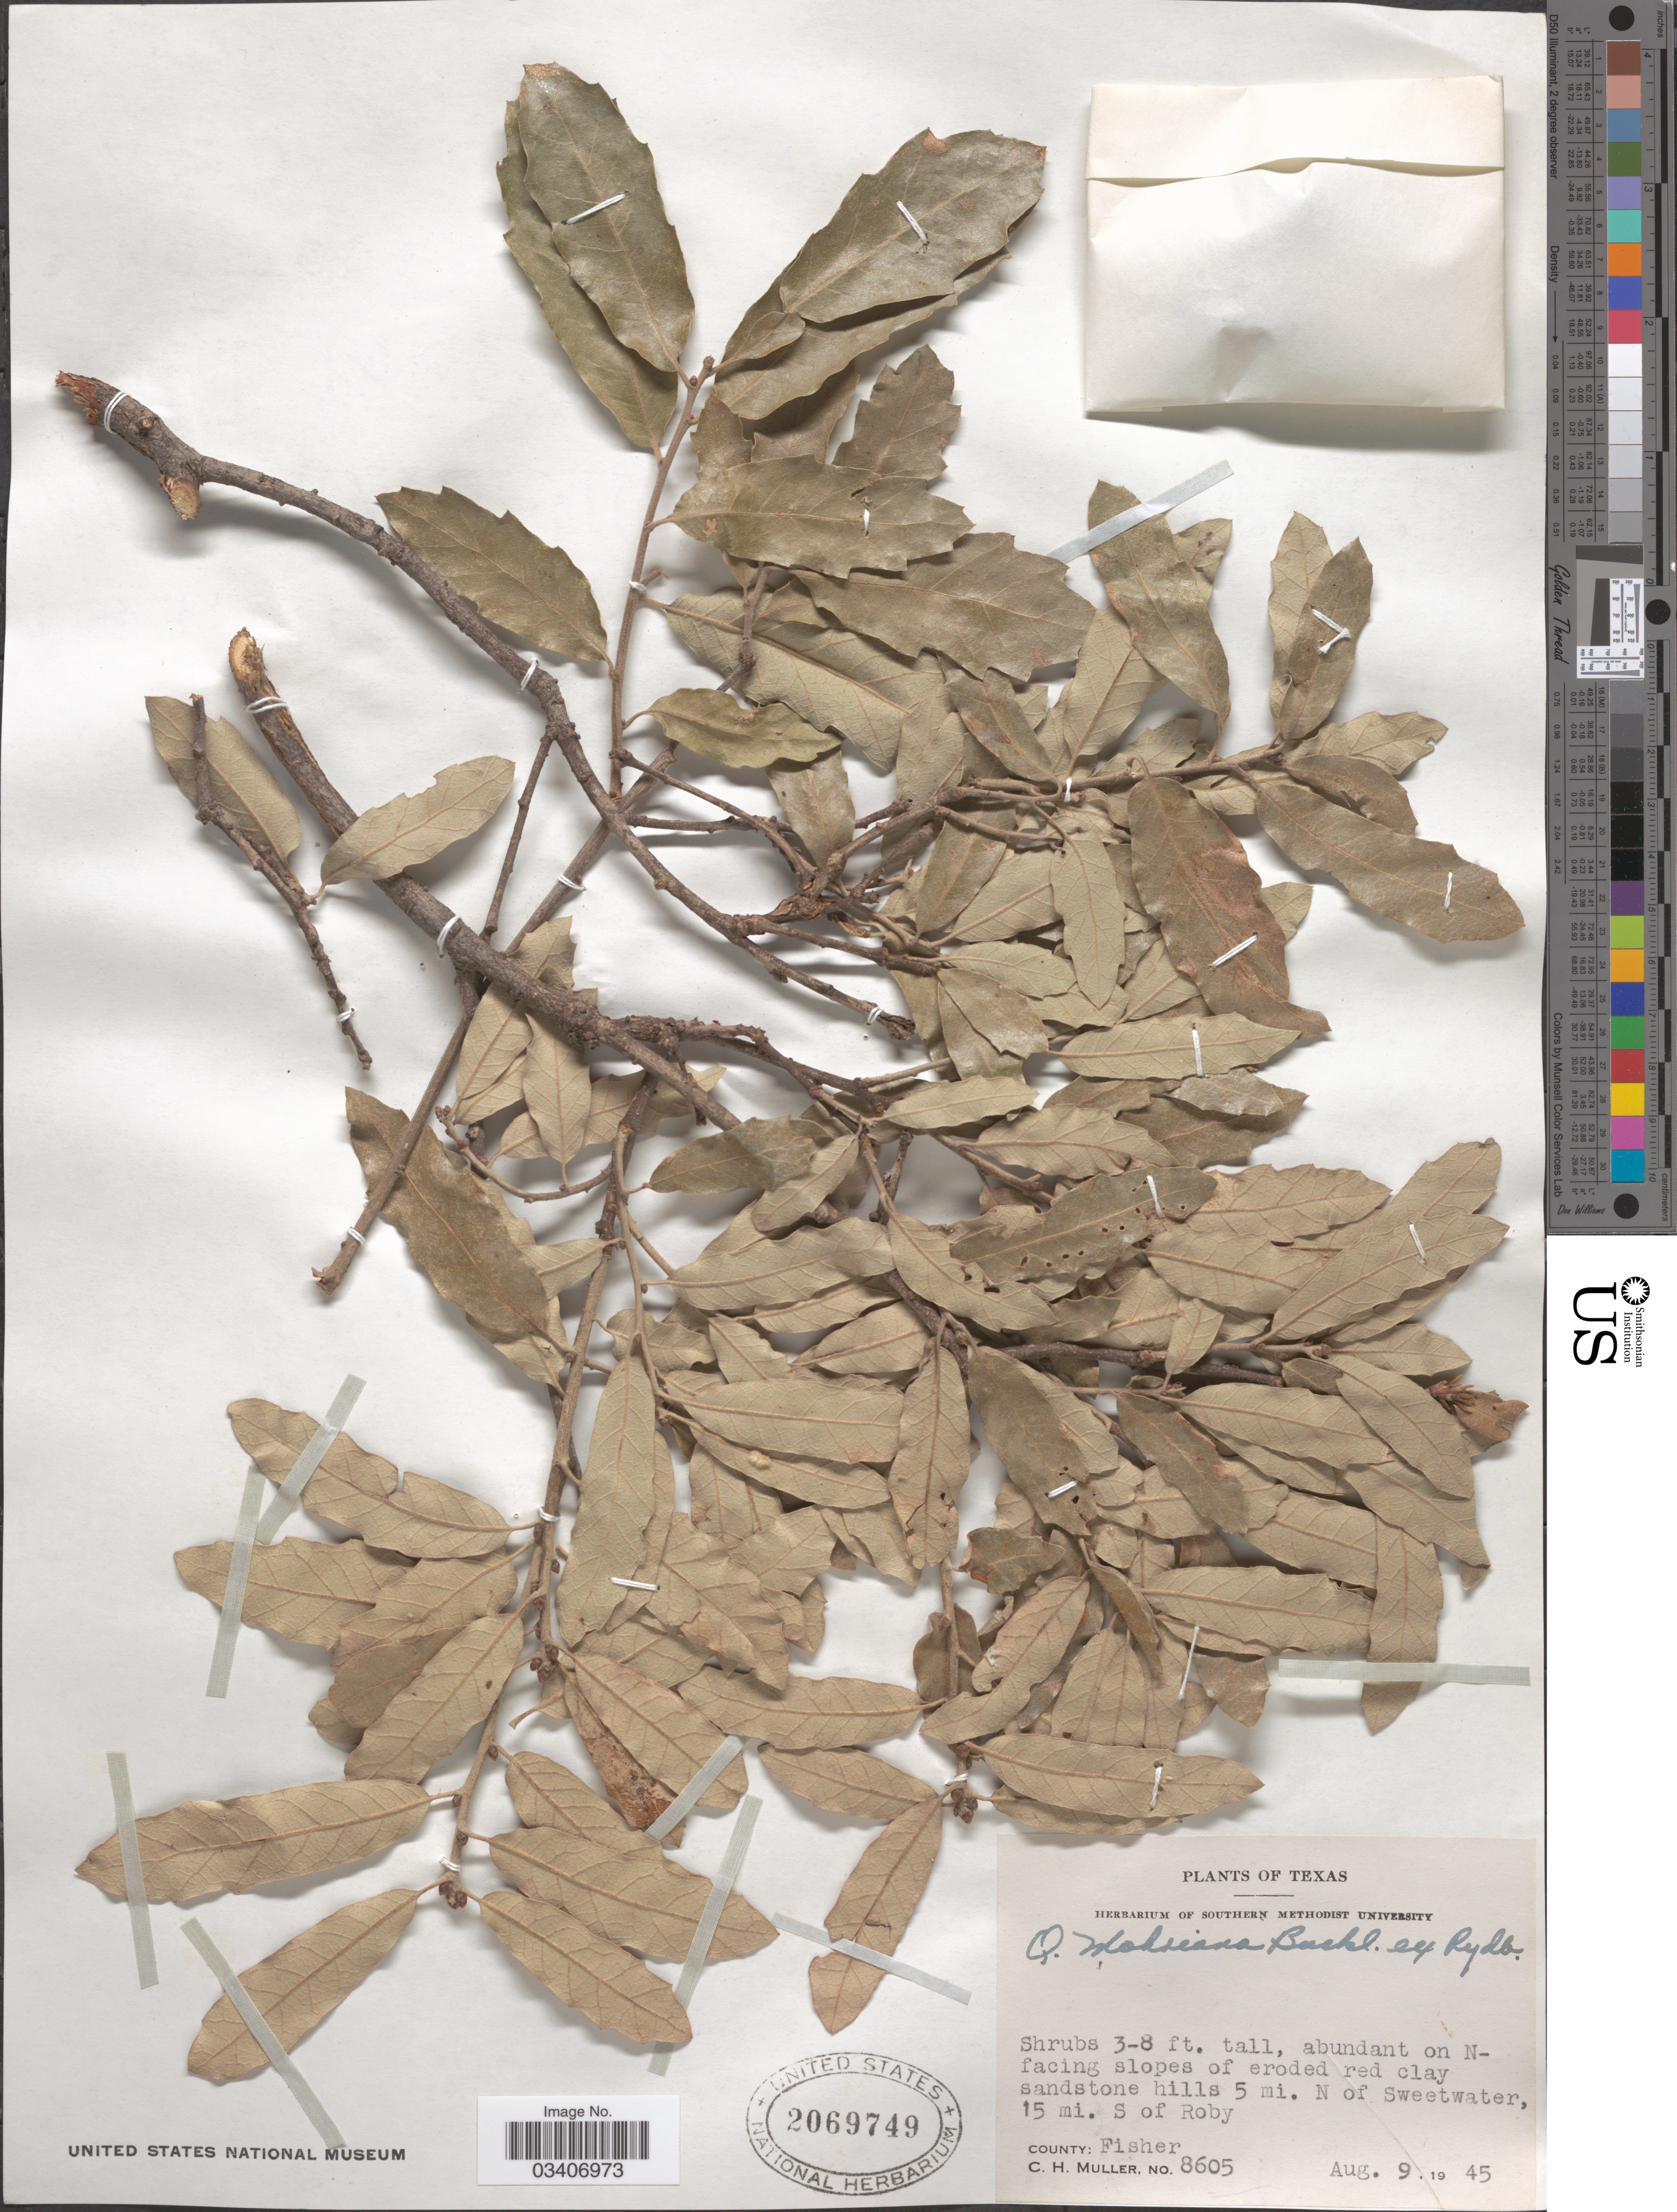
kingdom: Plantae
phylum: Tracheophyta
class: Magnoliopsida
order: Fagales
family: Fagaceae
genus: Quercus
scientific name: Quercus mohriana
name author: Buckley ex Rydb.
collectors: C. H. Mueller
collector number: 8605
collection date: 1945-08-09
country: United States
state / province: Texas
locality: Abundant on N-facing slopes of eroded red clay sandstone hills 5 mi. N of Sweetwater, 15 mi. S of Roby. County: Fisher.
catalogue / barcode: US 2069749